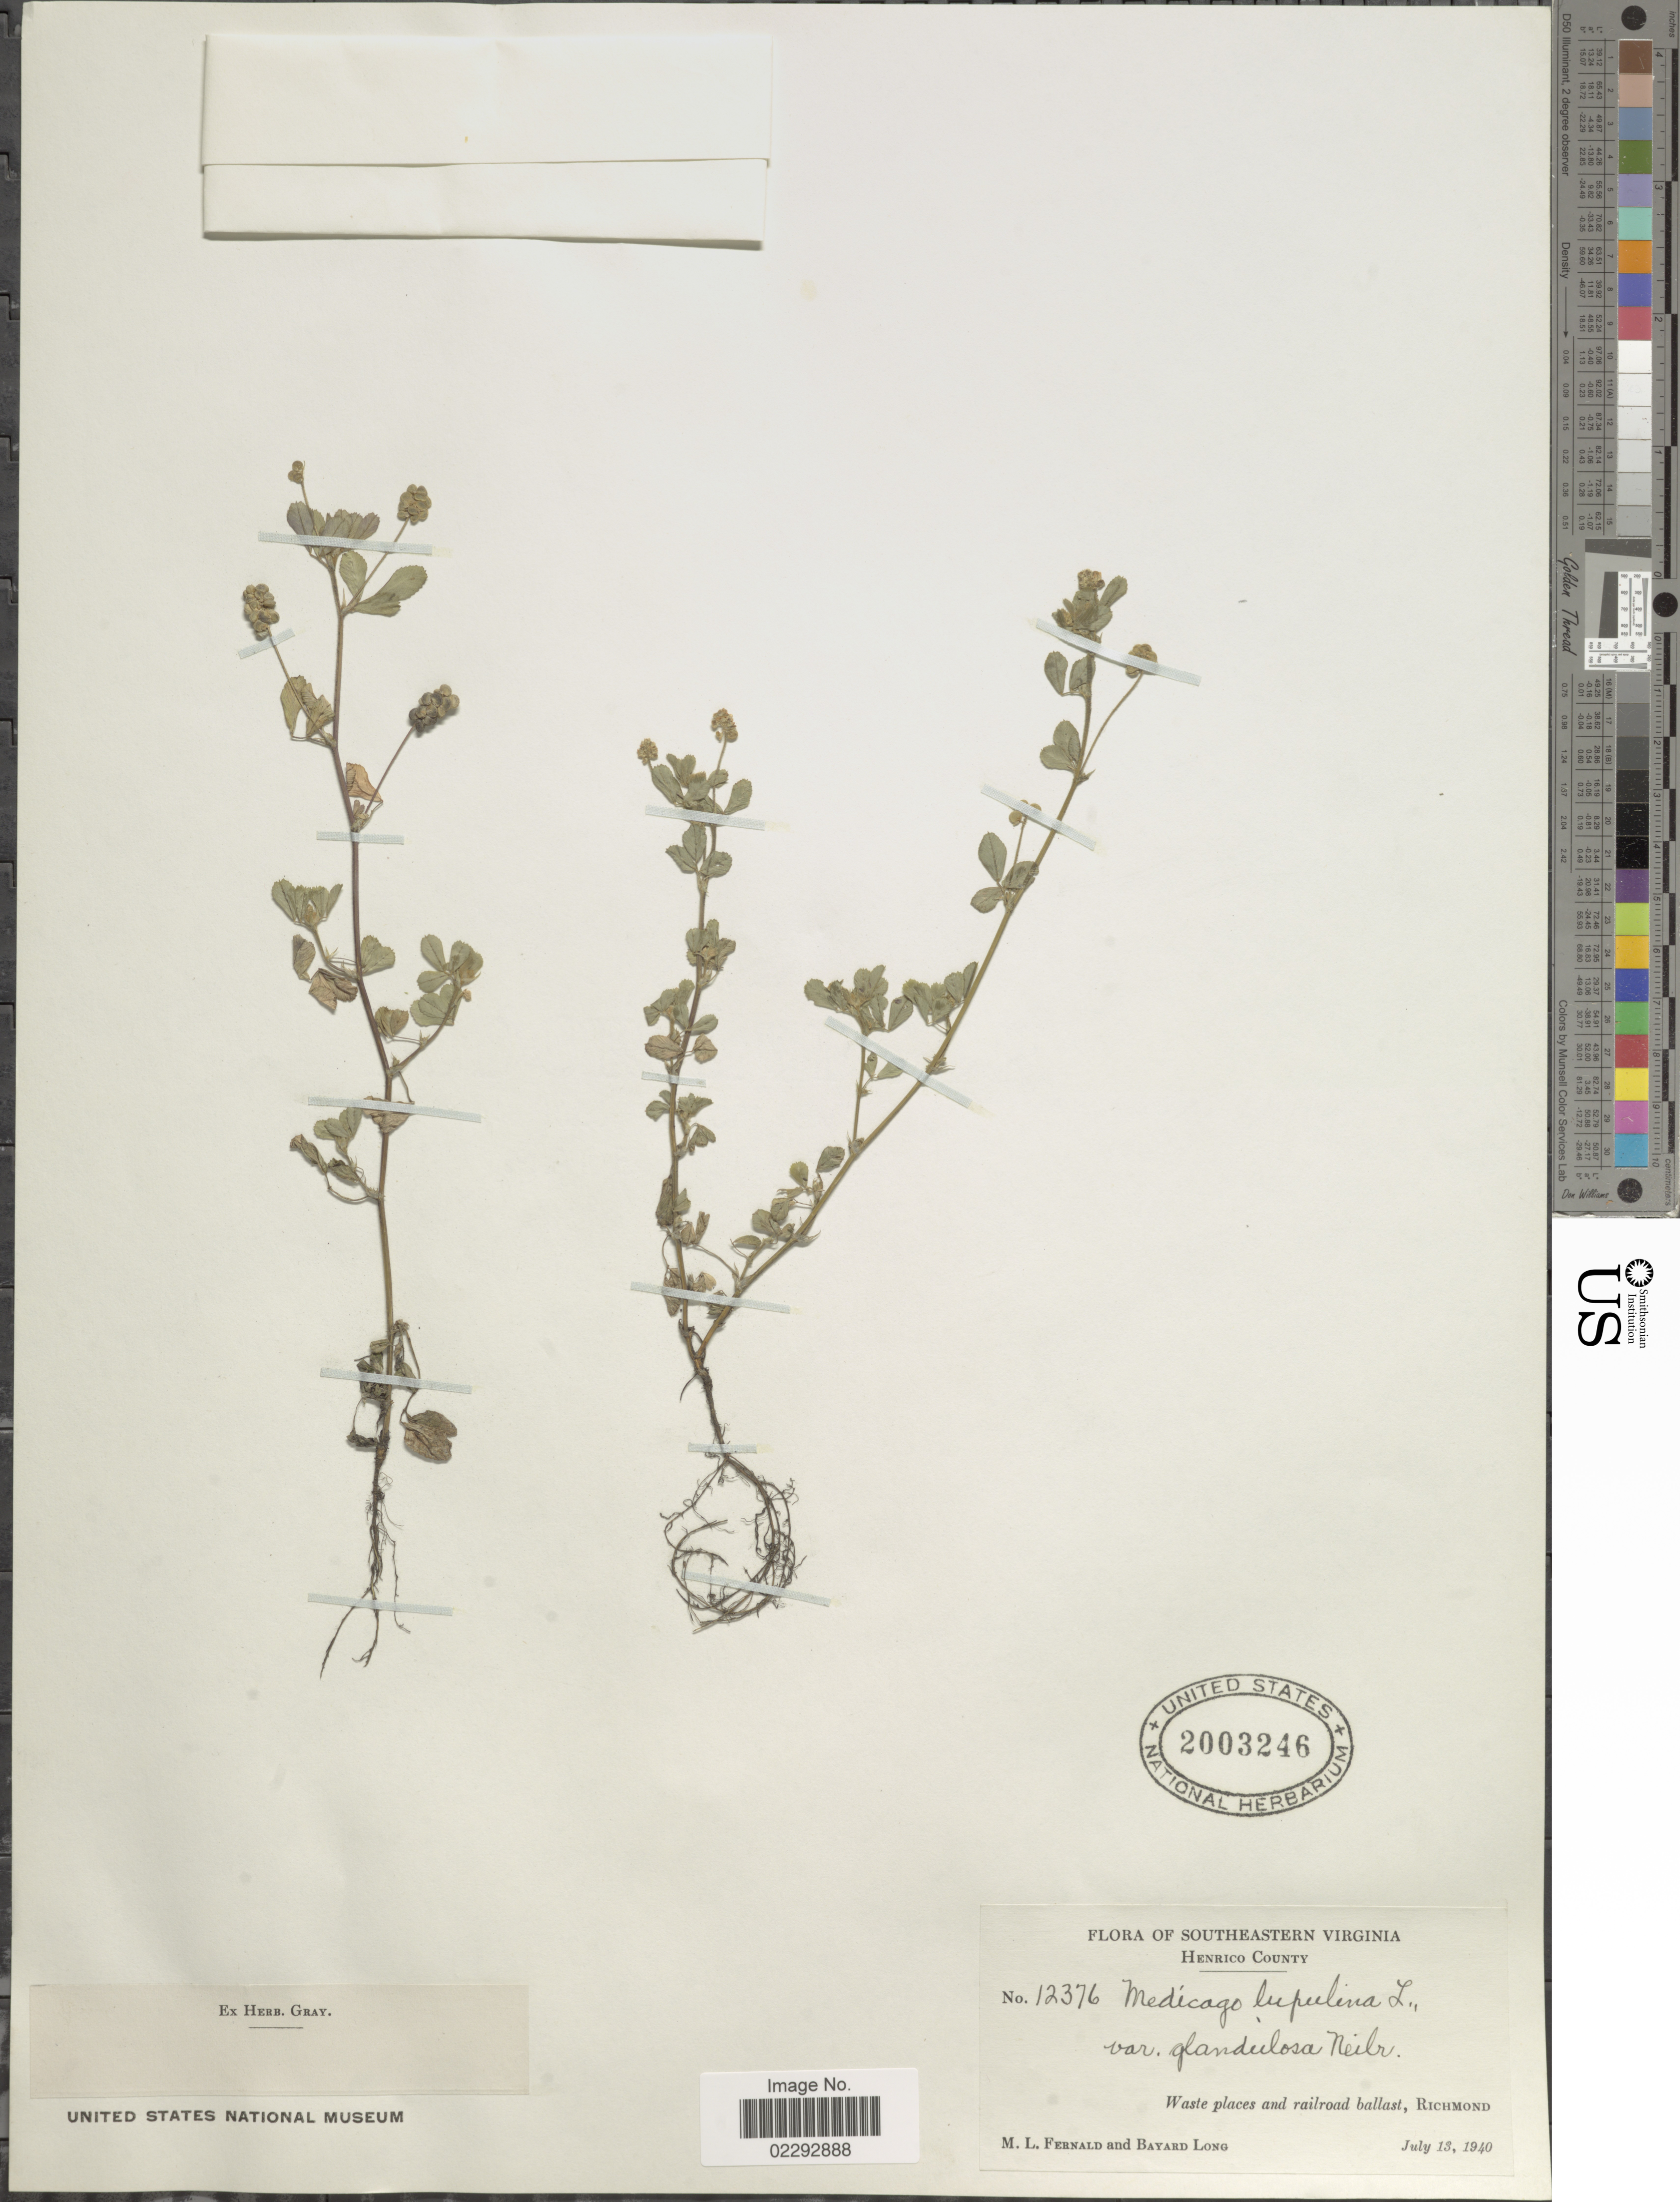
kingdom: Plantae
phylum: Tracheophyta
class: Magnoliopsida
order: Fabales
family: Fabaceae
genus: Medicago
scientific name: Medicago lupulina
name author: L.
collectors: M. L. Fernald & B. Long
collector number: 12376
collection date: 1940-07-13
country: United States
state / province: Virginia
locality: Southeastern Virginia, Waste places and railroad ballast, Richmond.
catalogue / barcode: US 2003246